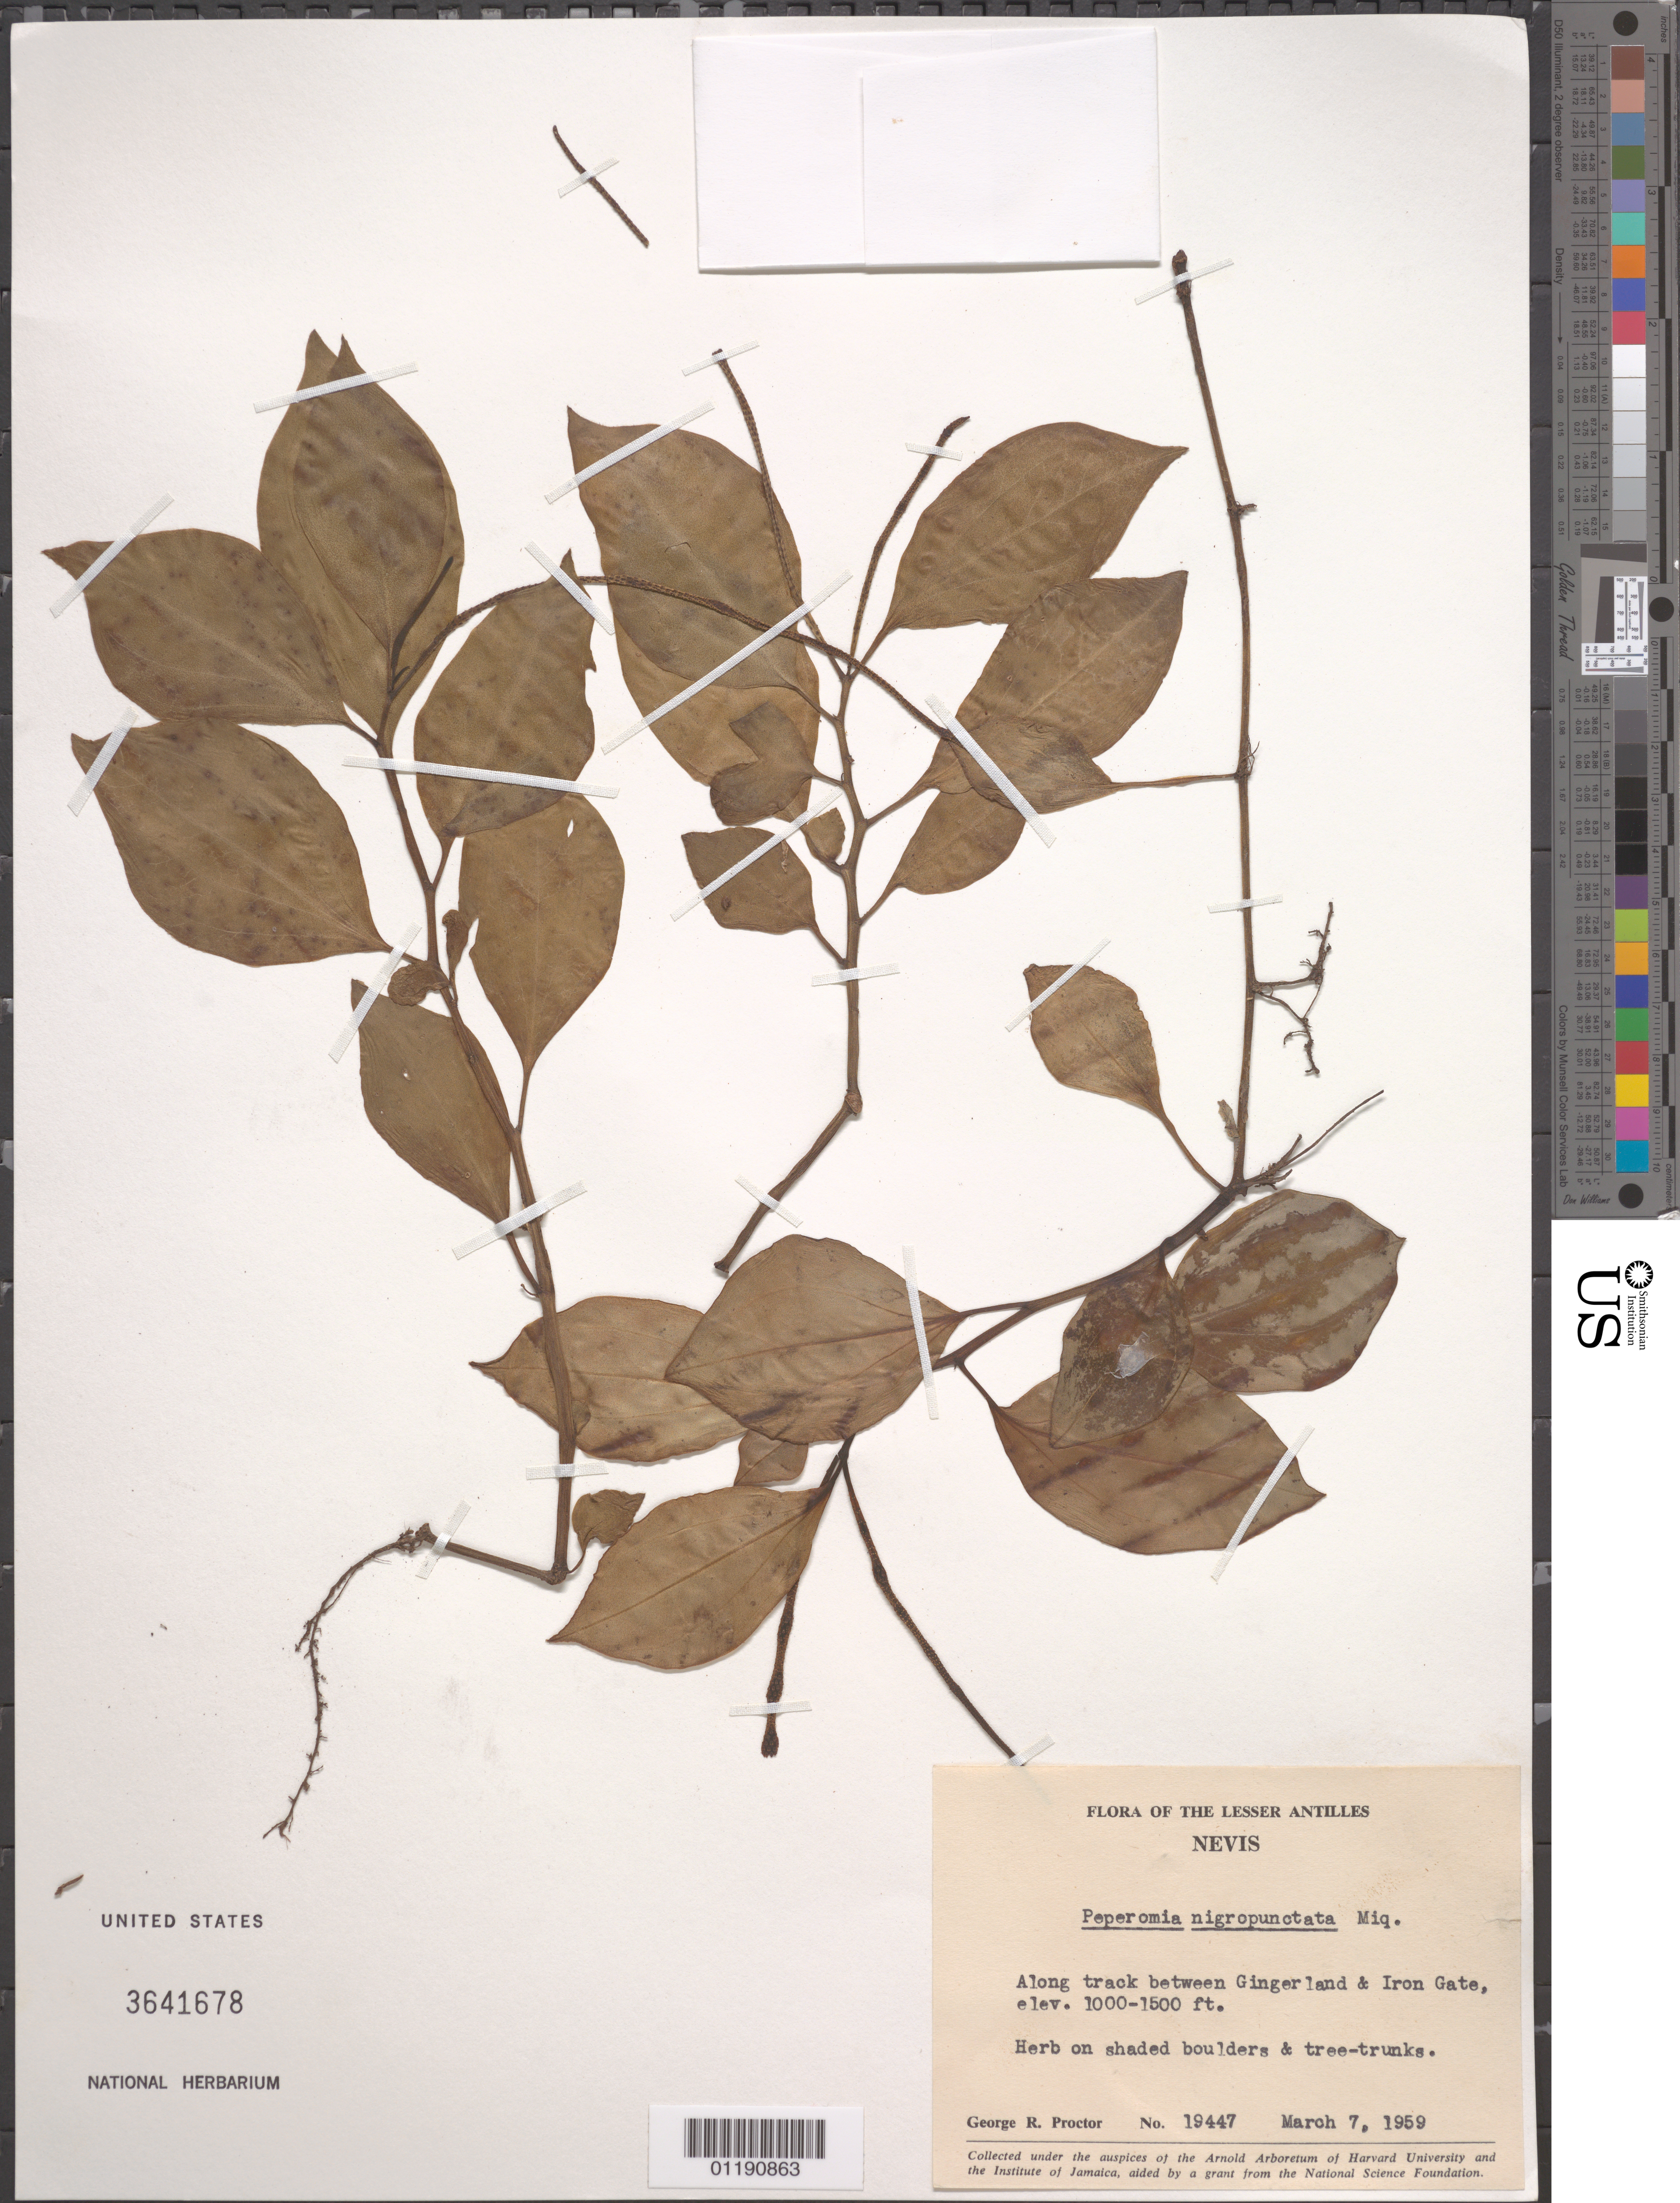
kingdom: Plantae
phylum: Tracheophyta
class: Magnoliopsida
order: Piperales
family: Piperaceae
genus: Peperomia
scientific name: Peperomia nigropunctata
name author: Miq.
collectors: G. R. Proctor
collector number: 19447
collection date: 1959-03-07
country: St. Christopher-Nevis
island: Nevis Island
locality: Nevis. Along track between Gingerland and Iron Gate.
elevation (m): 305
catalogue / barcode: US 3641678